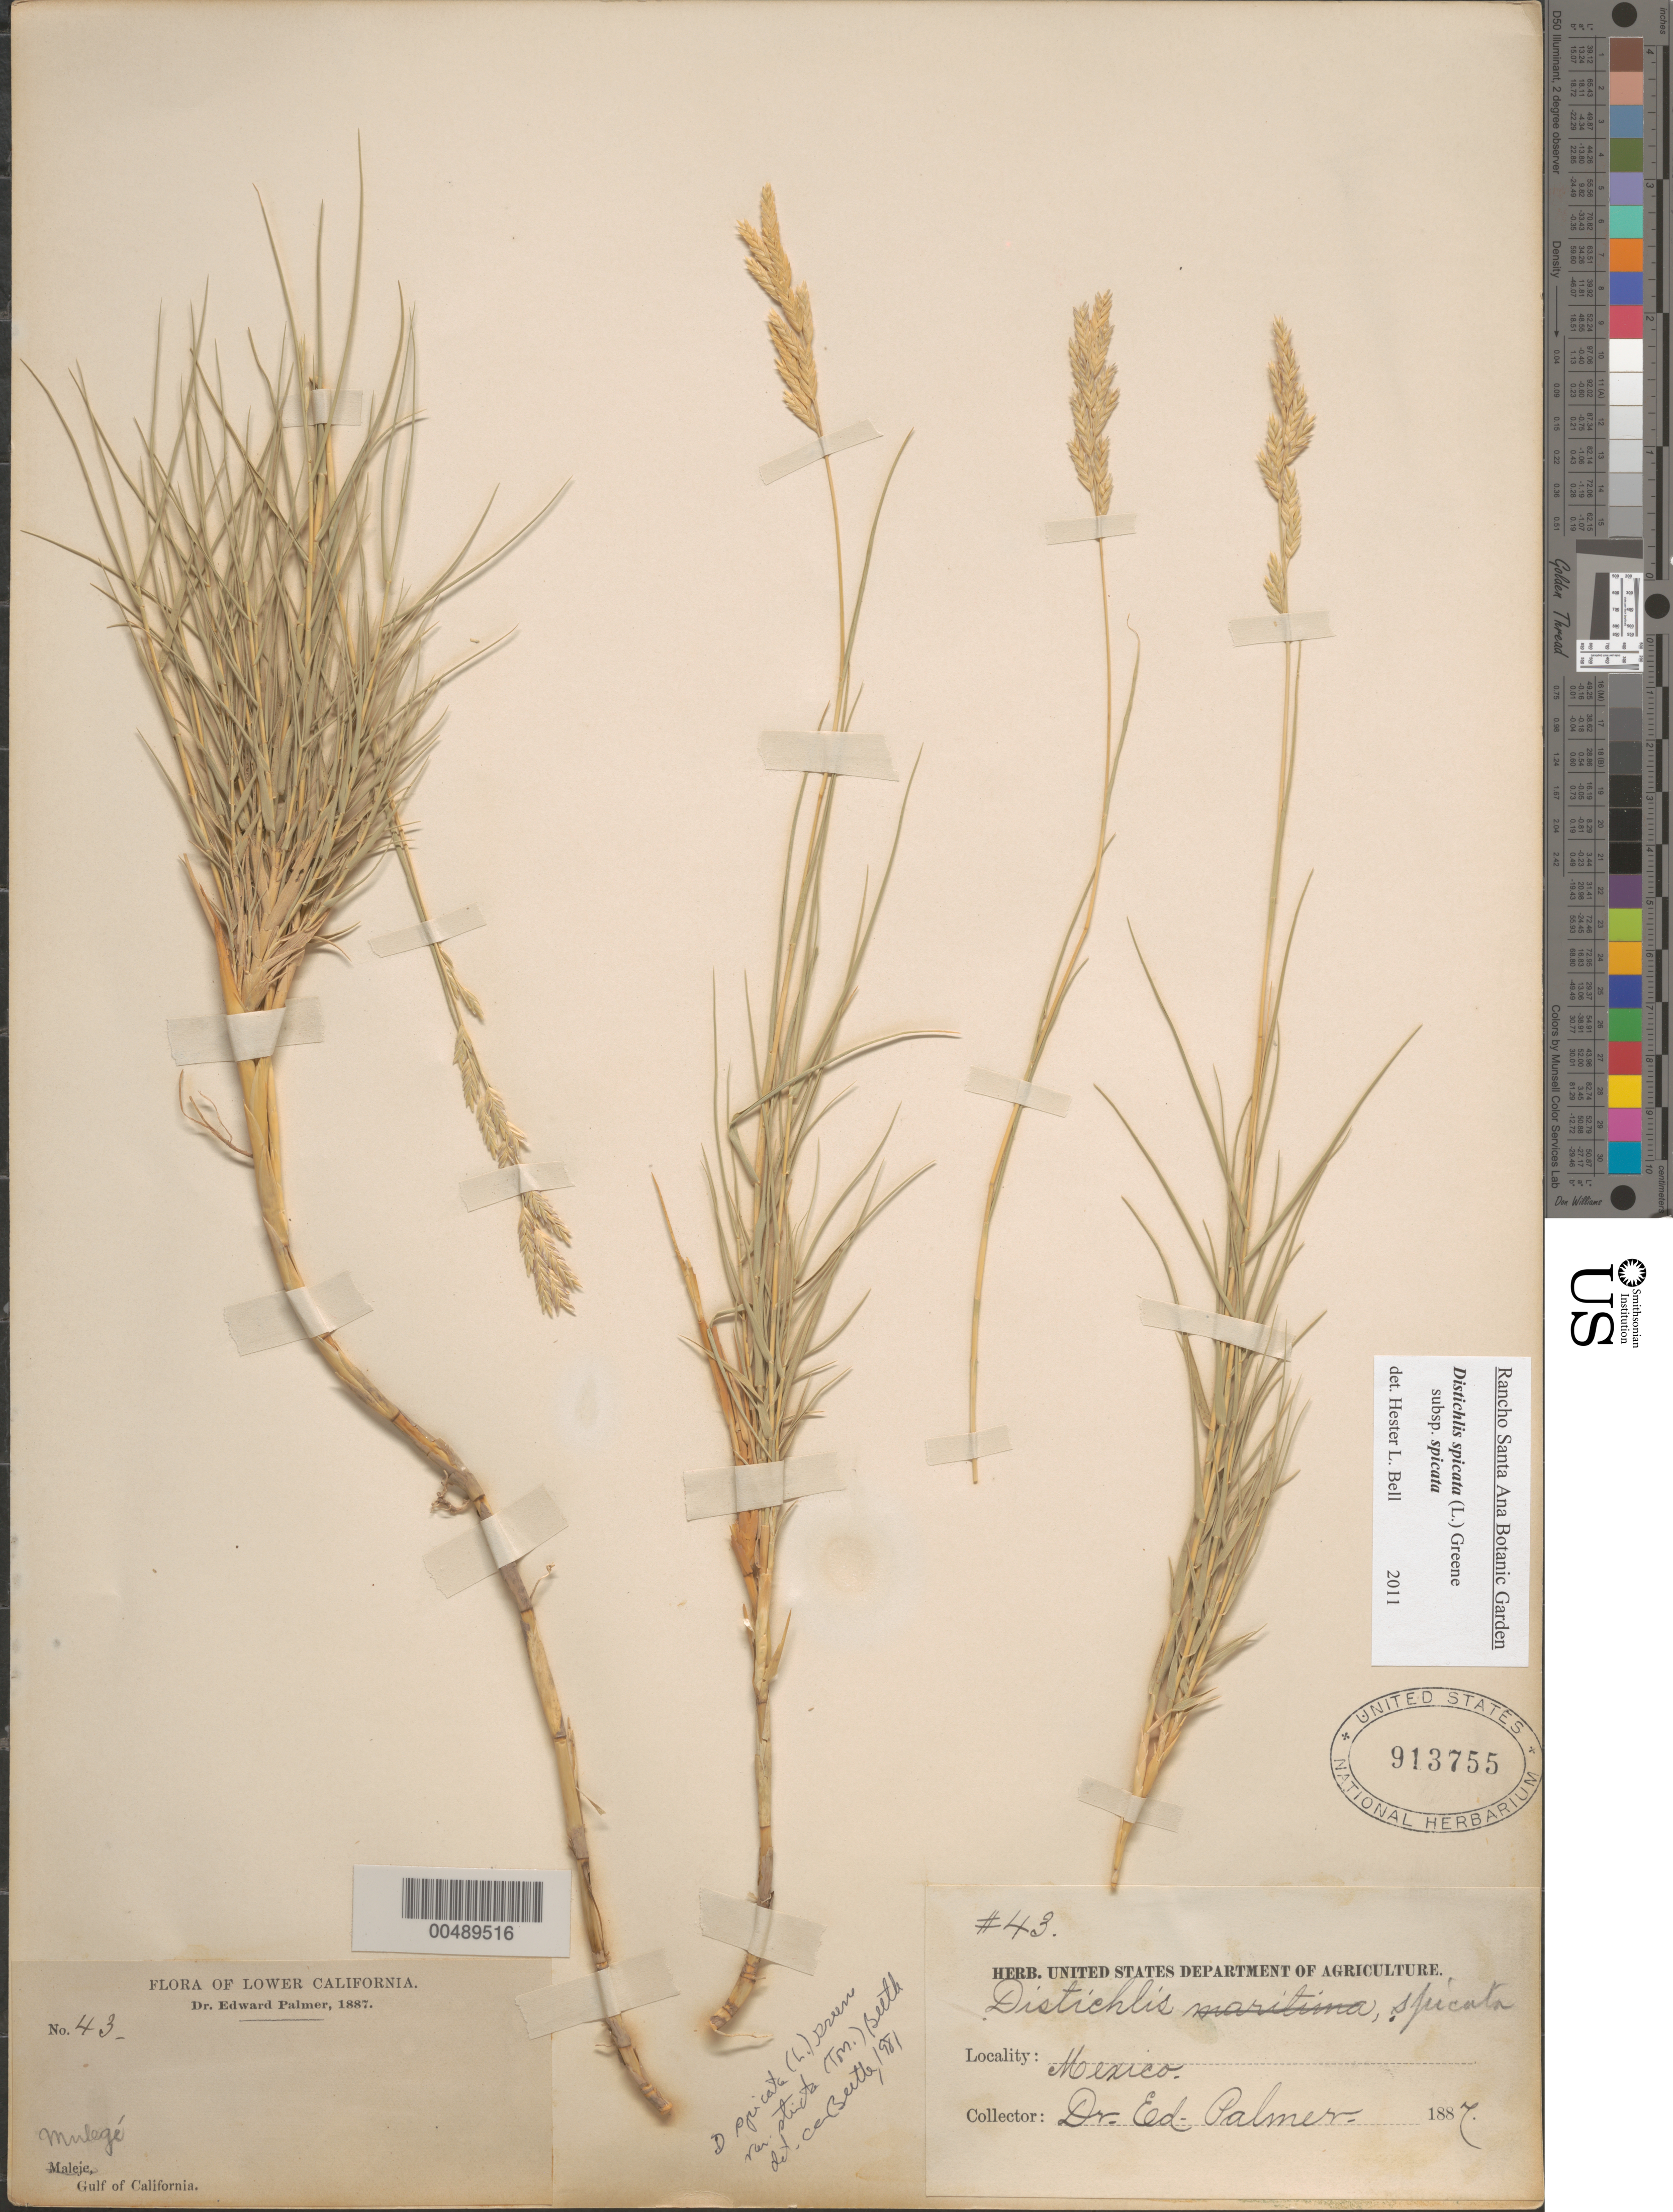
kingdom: Plantae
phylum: Tracheophyta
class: Liliopsida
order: Poales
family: Poaceae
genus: Distichlis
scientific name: Distichlis spicata subsp. spicata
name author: (L.) Greene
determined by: Bell, H. L.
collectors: E. Palmer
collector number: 43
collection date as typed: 1987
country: Mexico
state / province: Baja California Sur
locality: Mulegé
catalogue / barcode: US 913755